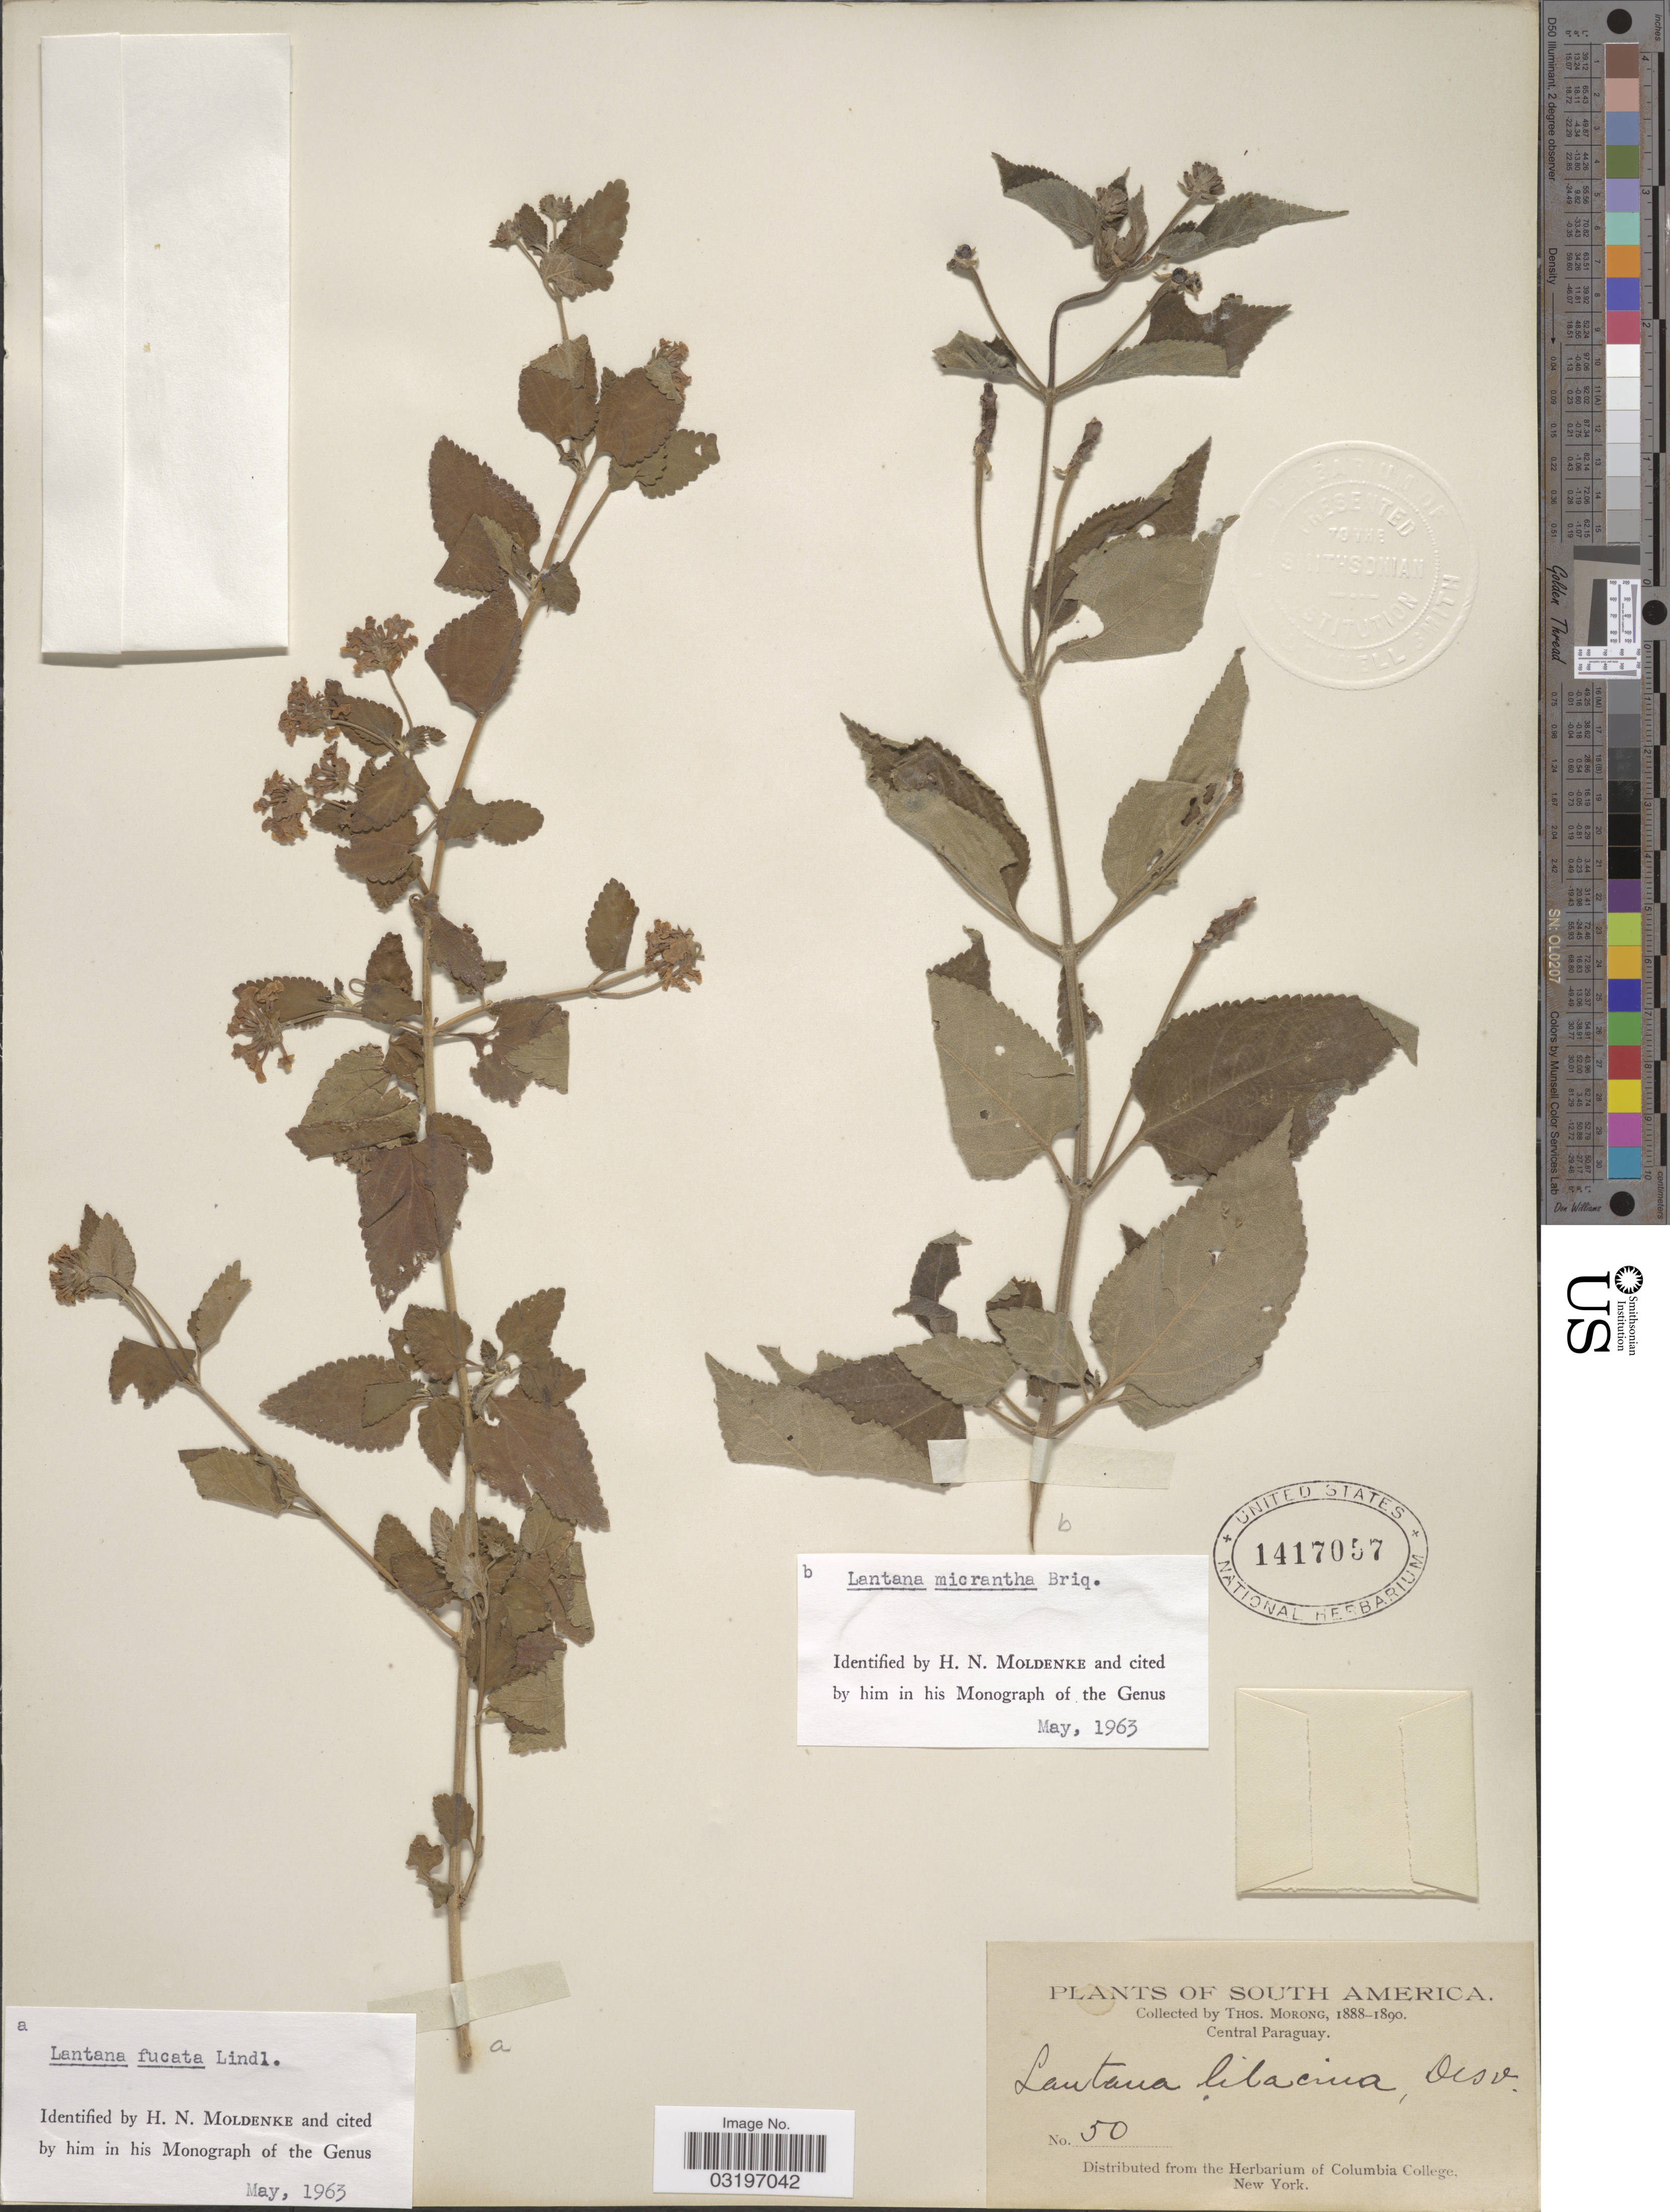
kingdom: Plantae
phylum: Tracheophyta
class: Magnoliopsida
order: Lamiales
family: Verbenaceae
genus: Lantana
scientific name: Lantana micrantha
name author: Briq.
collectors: ex herb. T. Morong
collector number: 50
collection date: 1888/1890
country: Paraguay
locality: Central Paraguay.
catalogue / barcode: US 1417057